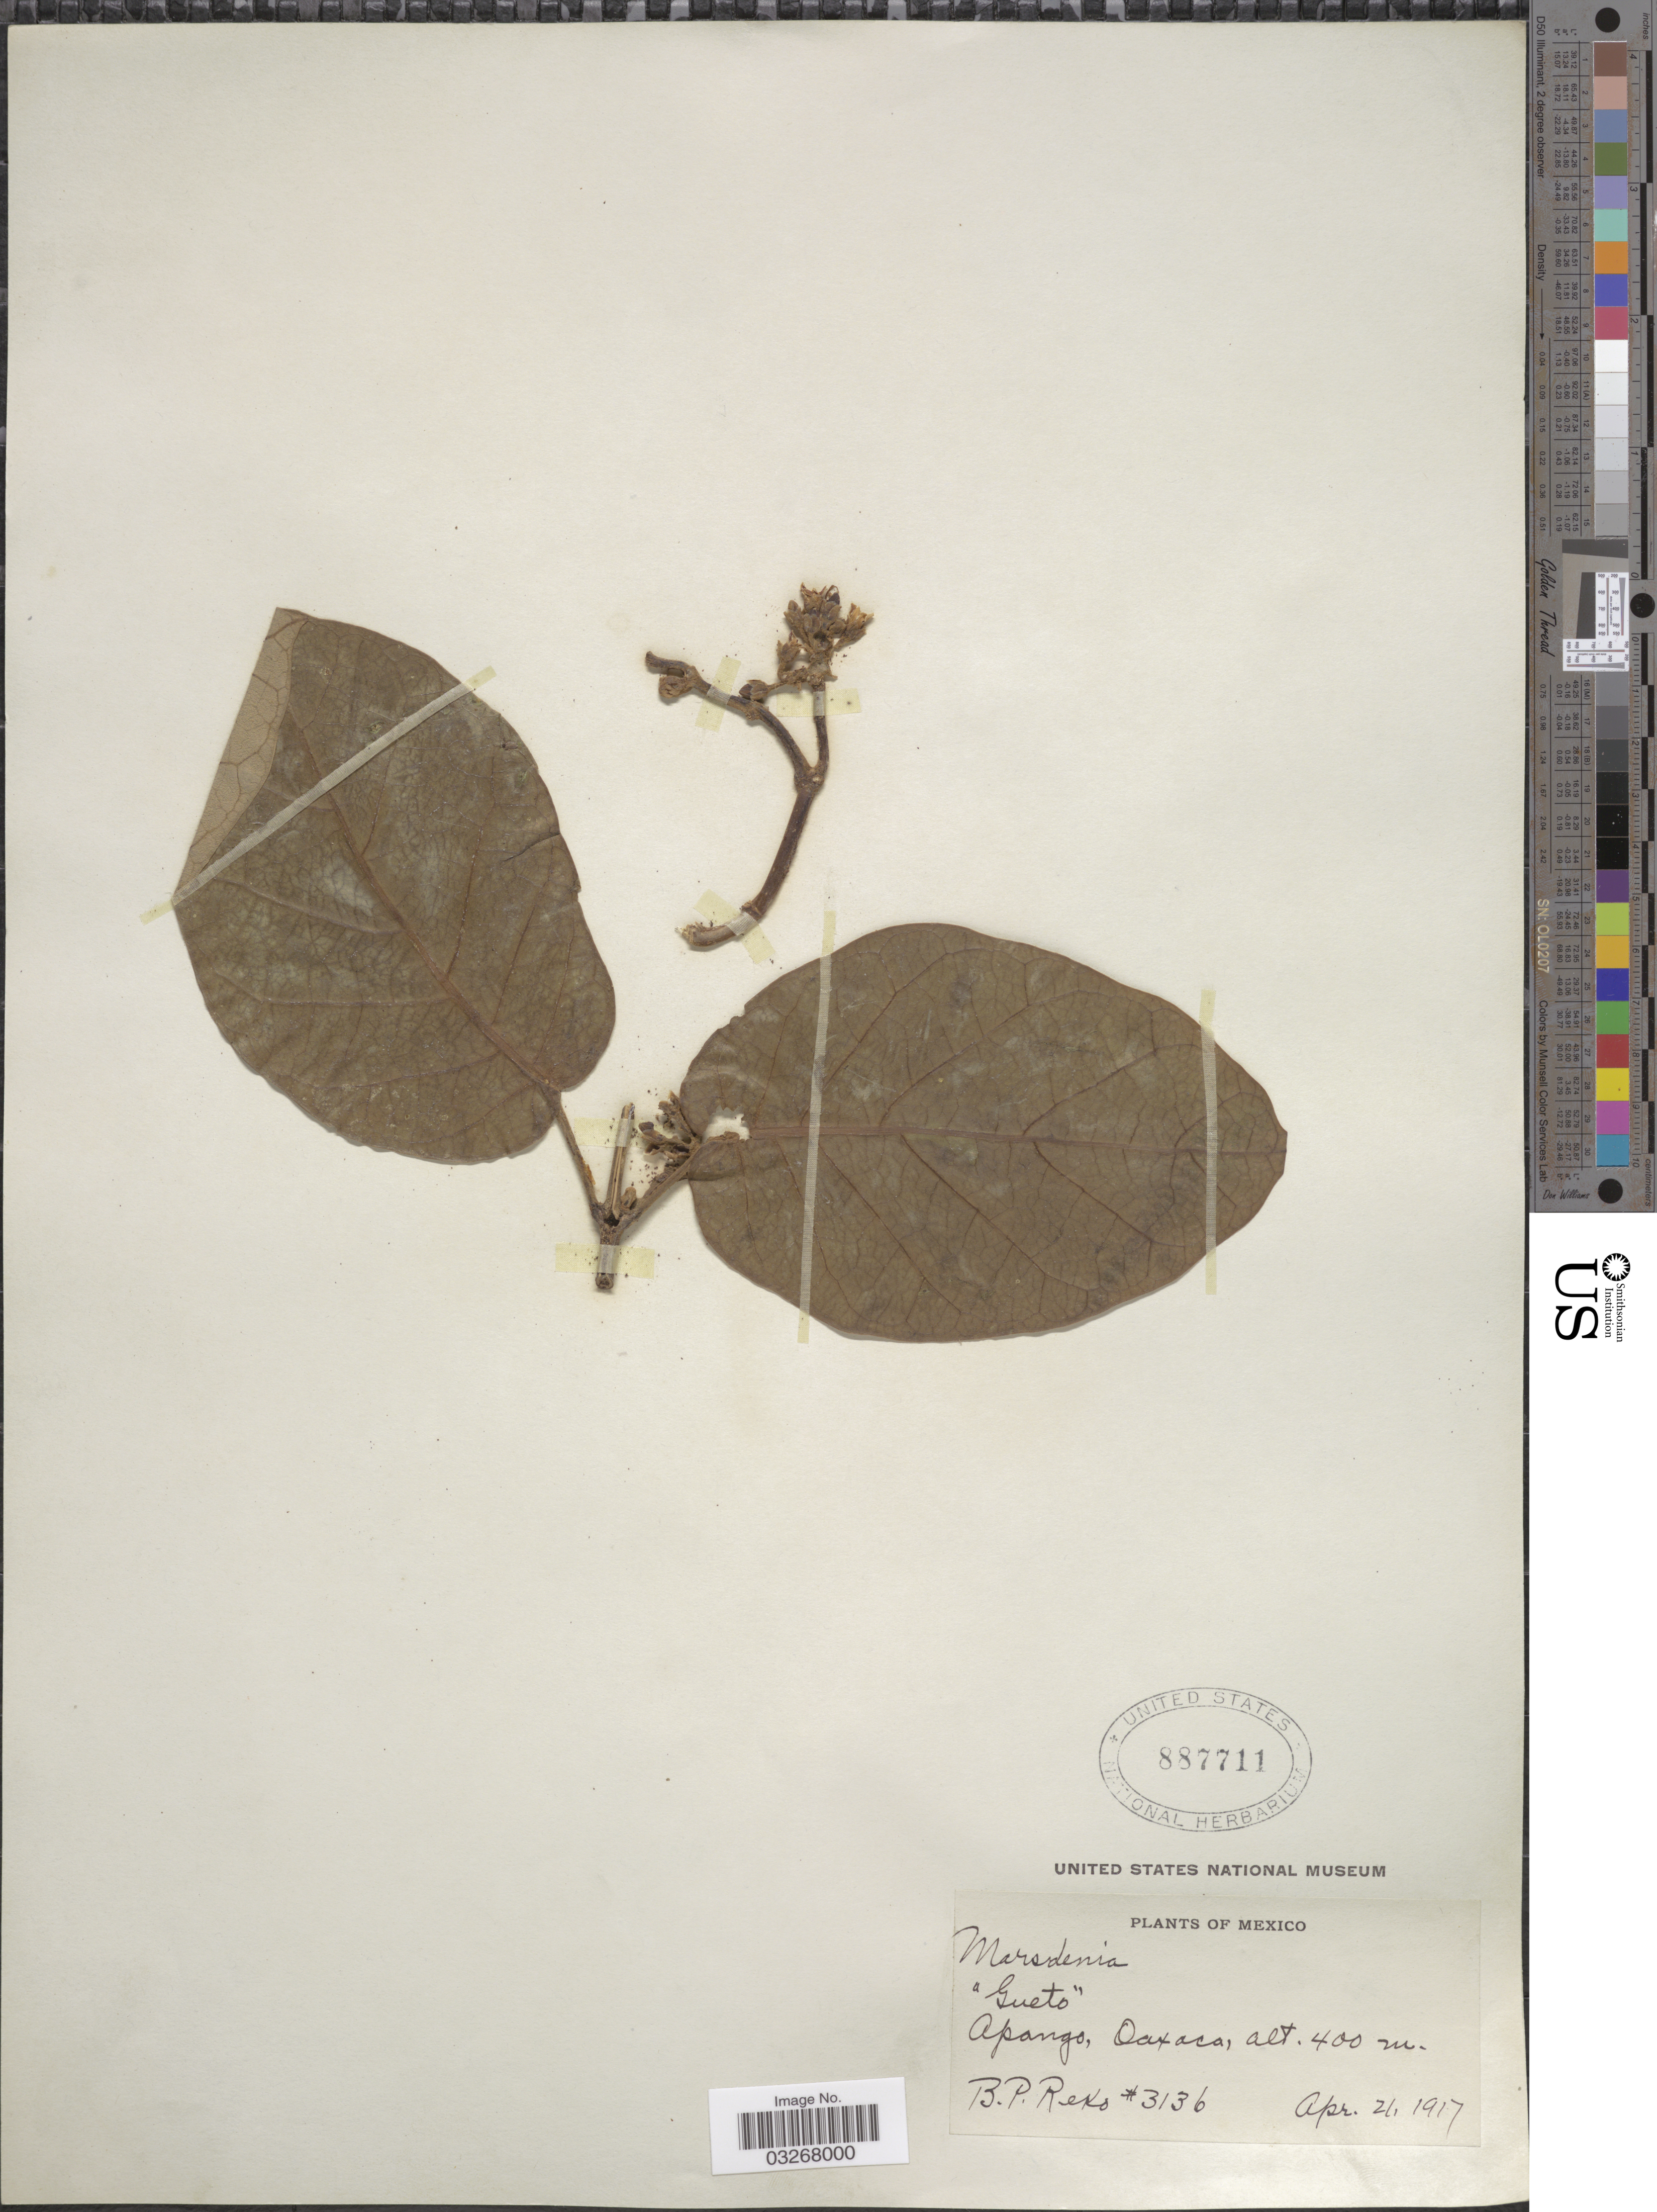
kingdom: Plantae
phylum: Tracheophyta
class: Magnoliopsida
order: Gentianales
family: Apocynaceae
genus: Marsdenia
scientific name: Marsdenia sp.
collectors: B. P. Reko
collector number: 3136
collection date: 1917-04-21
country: Mexico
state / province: Oaxaca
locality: Apango, Oaxaca.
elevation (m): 400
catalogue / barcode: US 887711